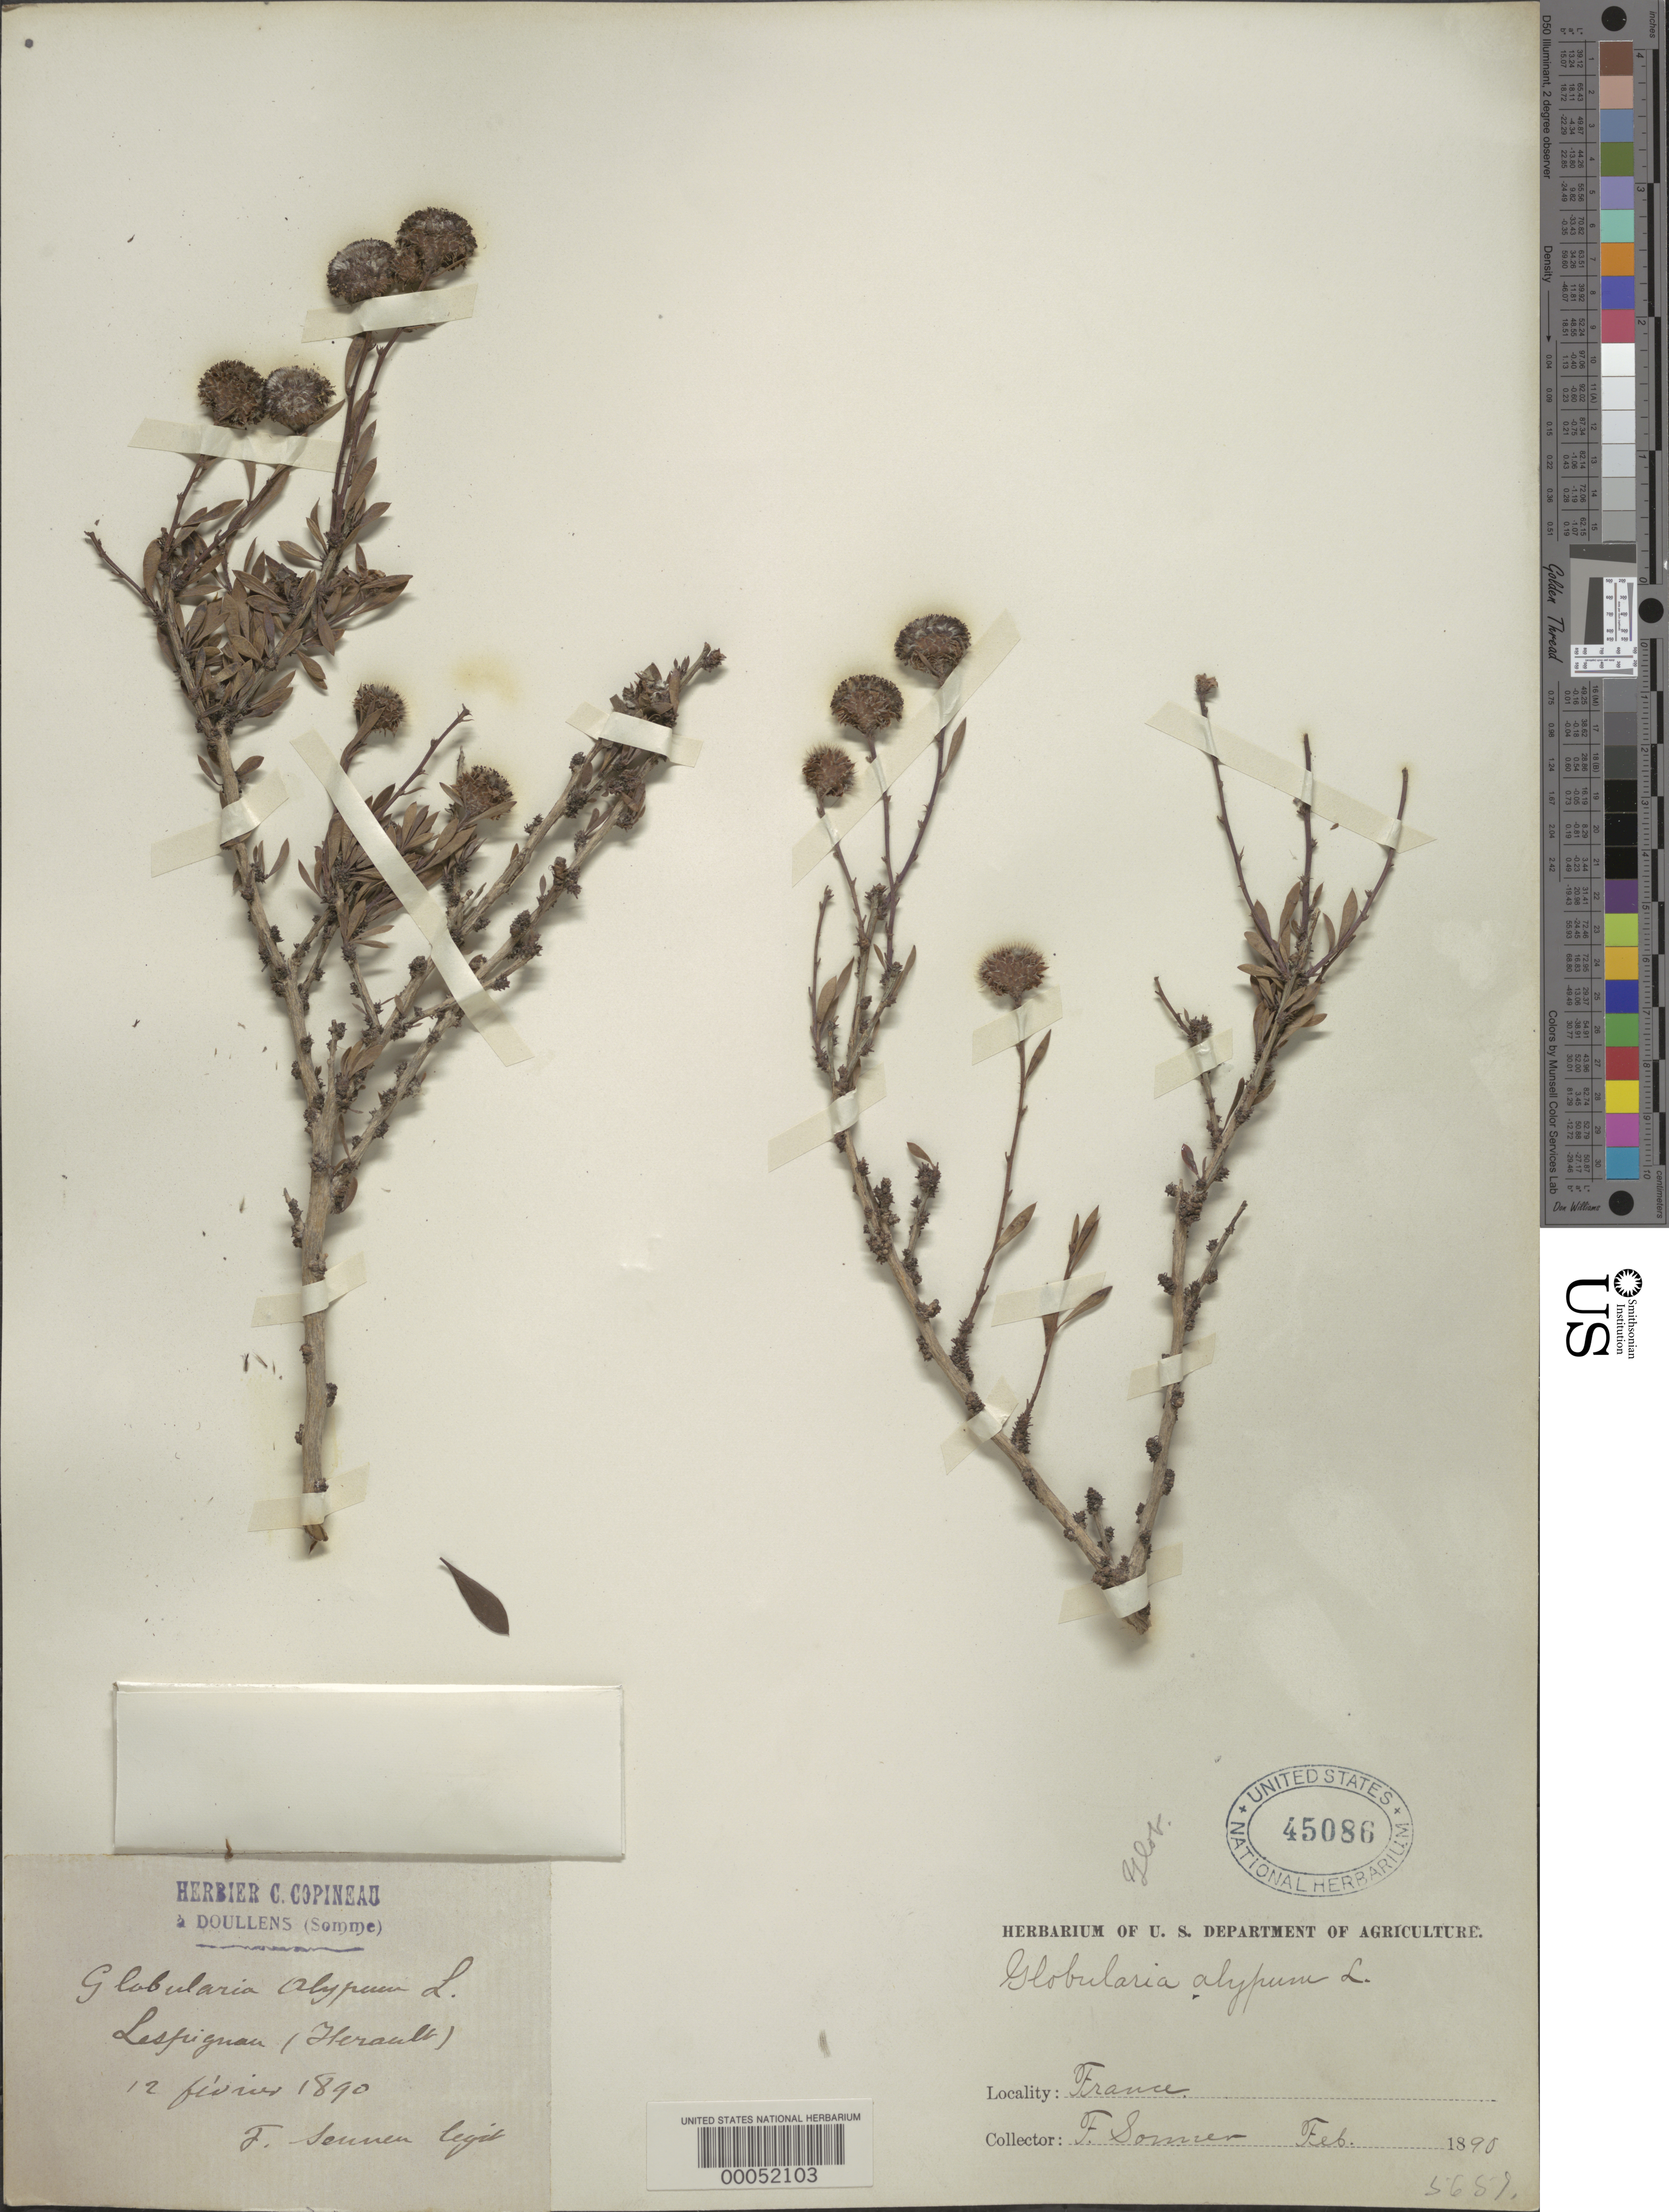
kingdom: Plantae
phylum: Tracheophyta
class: Magnoliopsida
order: Lamiales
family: Plantaginaceae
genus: Globularia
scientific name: Globularia alypum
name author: L.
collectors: F. Souner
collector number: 5659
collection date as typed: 12 Feb 1890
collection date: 1890-02-12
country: France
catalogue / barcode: US 45086